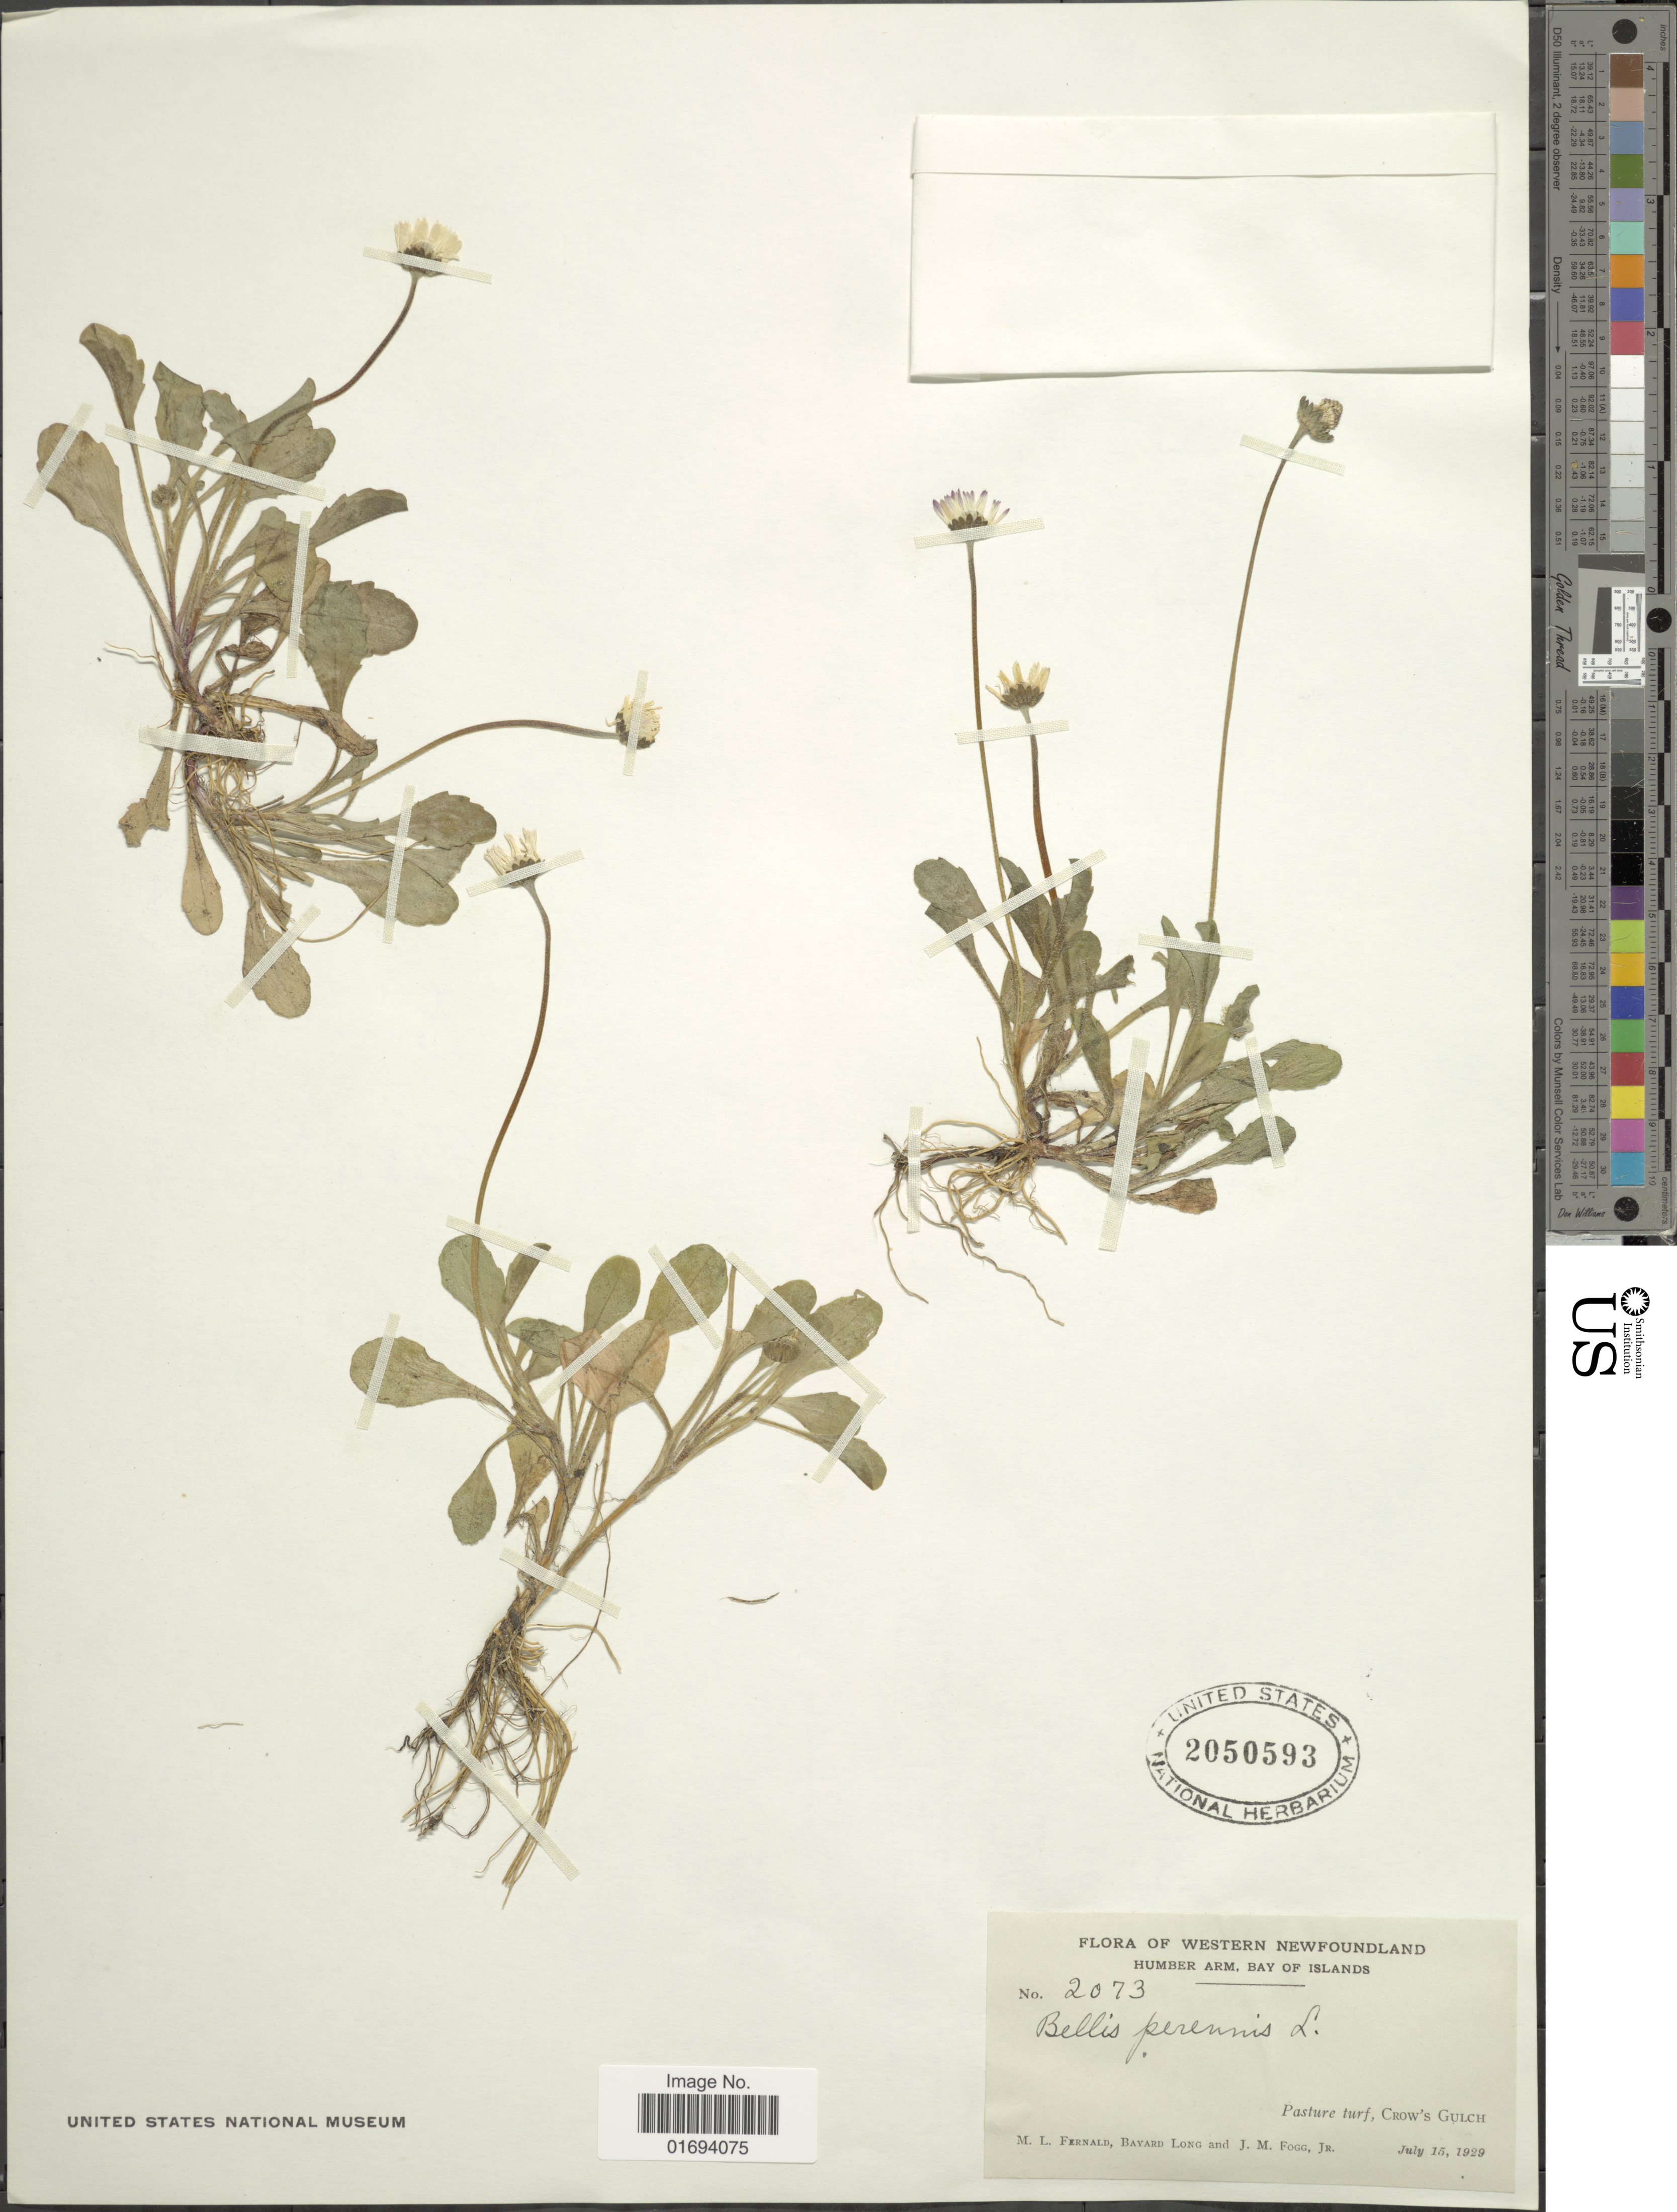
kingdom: Plantae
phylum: Tracheophyta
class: Magnoliopsida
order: Asterales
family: Asteraceae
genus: Bellis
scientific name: Bellis perennis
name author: L.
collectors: M. L. Fernald, B. Long & J. Fogg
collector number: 2073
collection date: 1929-07-15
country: Canada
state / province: Newfoundland and Labrador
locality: Western Newfoundland. Humber Arm. Bay of Islands. Pasture turf, Crow's Gulch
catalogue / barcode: US 2050593